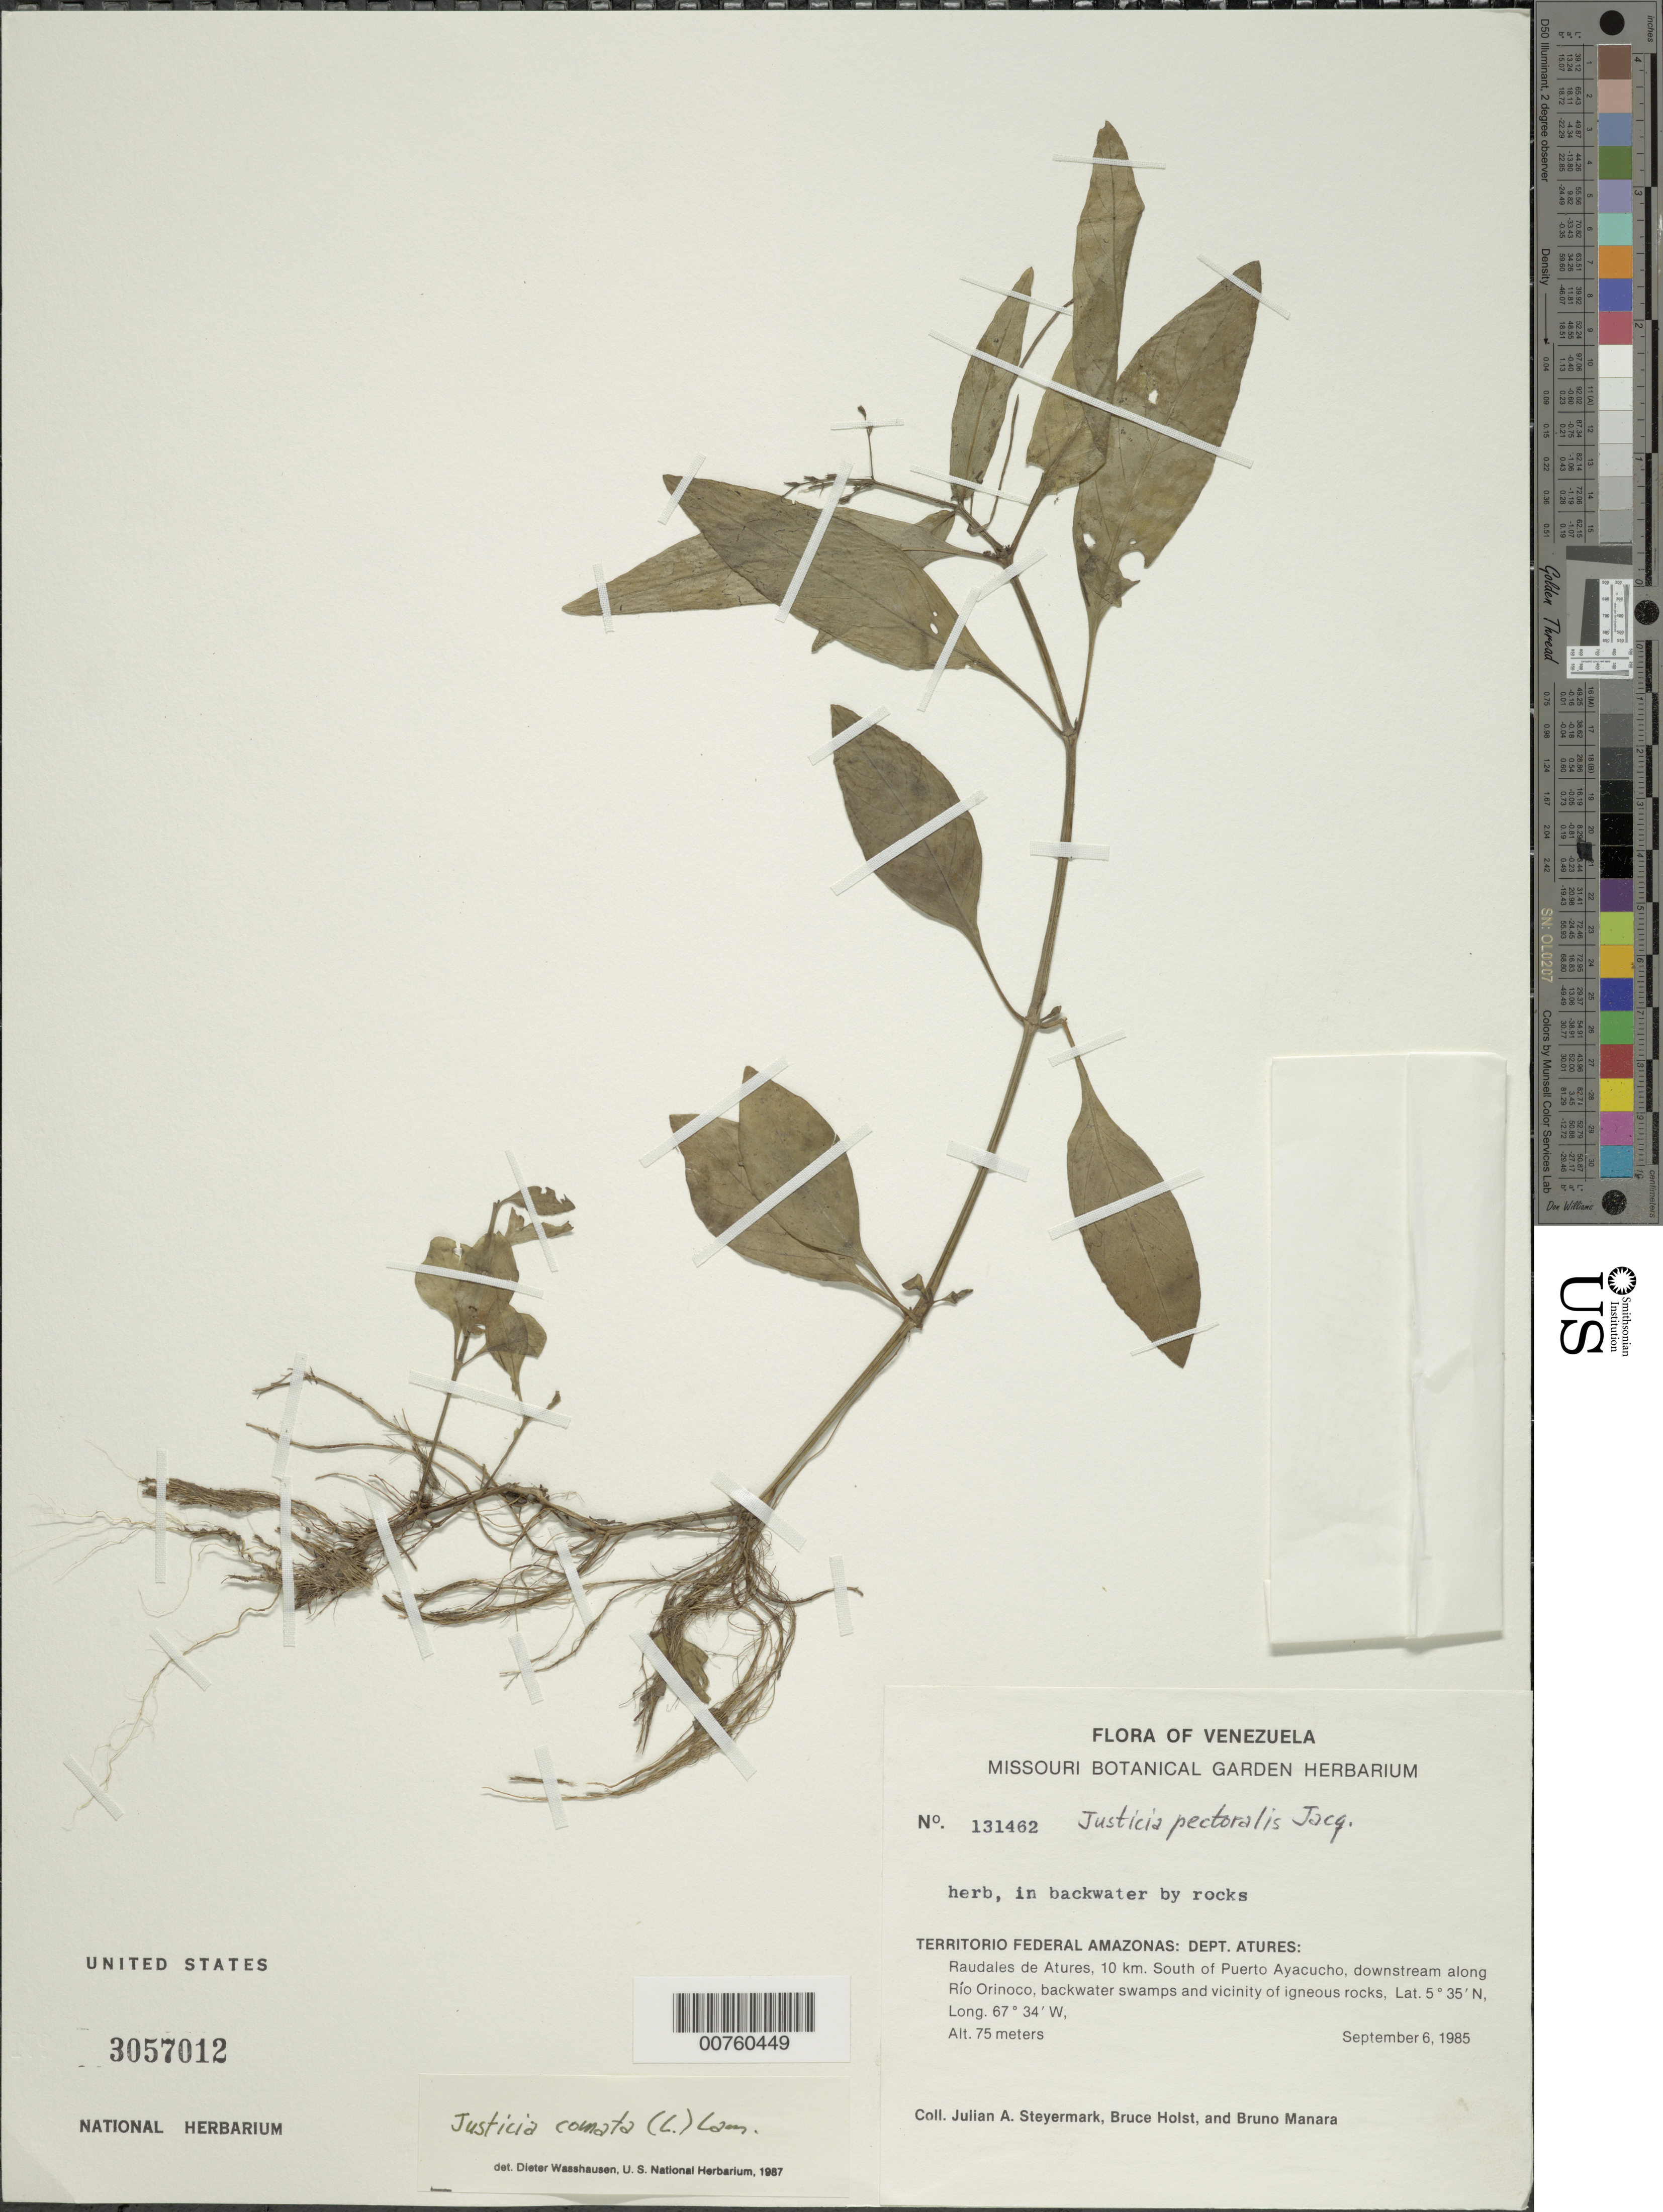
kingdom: Plantae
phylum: Tracheophyta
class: Magnoliopsida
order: Lamiales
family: Acanthaceae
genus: Justicia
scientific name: Justicia comata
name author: (L.) Lam.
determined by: Wasshausen, Dieter C., (BOT), Smithsonian Institution - National Museum of Natural History (UNITED STATES)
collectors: J. Steyermark, B. Holst & B. Manara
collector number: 131462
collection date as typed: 6-Sep-85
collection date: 1985-09-06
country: Venezuela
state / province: Amazonas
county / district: Atures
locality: Raudales de Atures, 10 km S of Puerto Ayachucho, downstream on Río Orinoco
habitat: Backwater swamps by igneous rocks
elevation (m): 75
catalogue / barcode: US 3057012